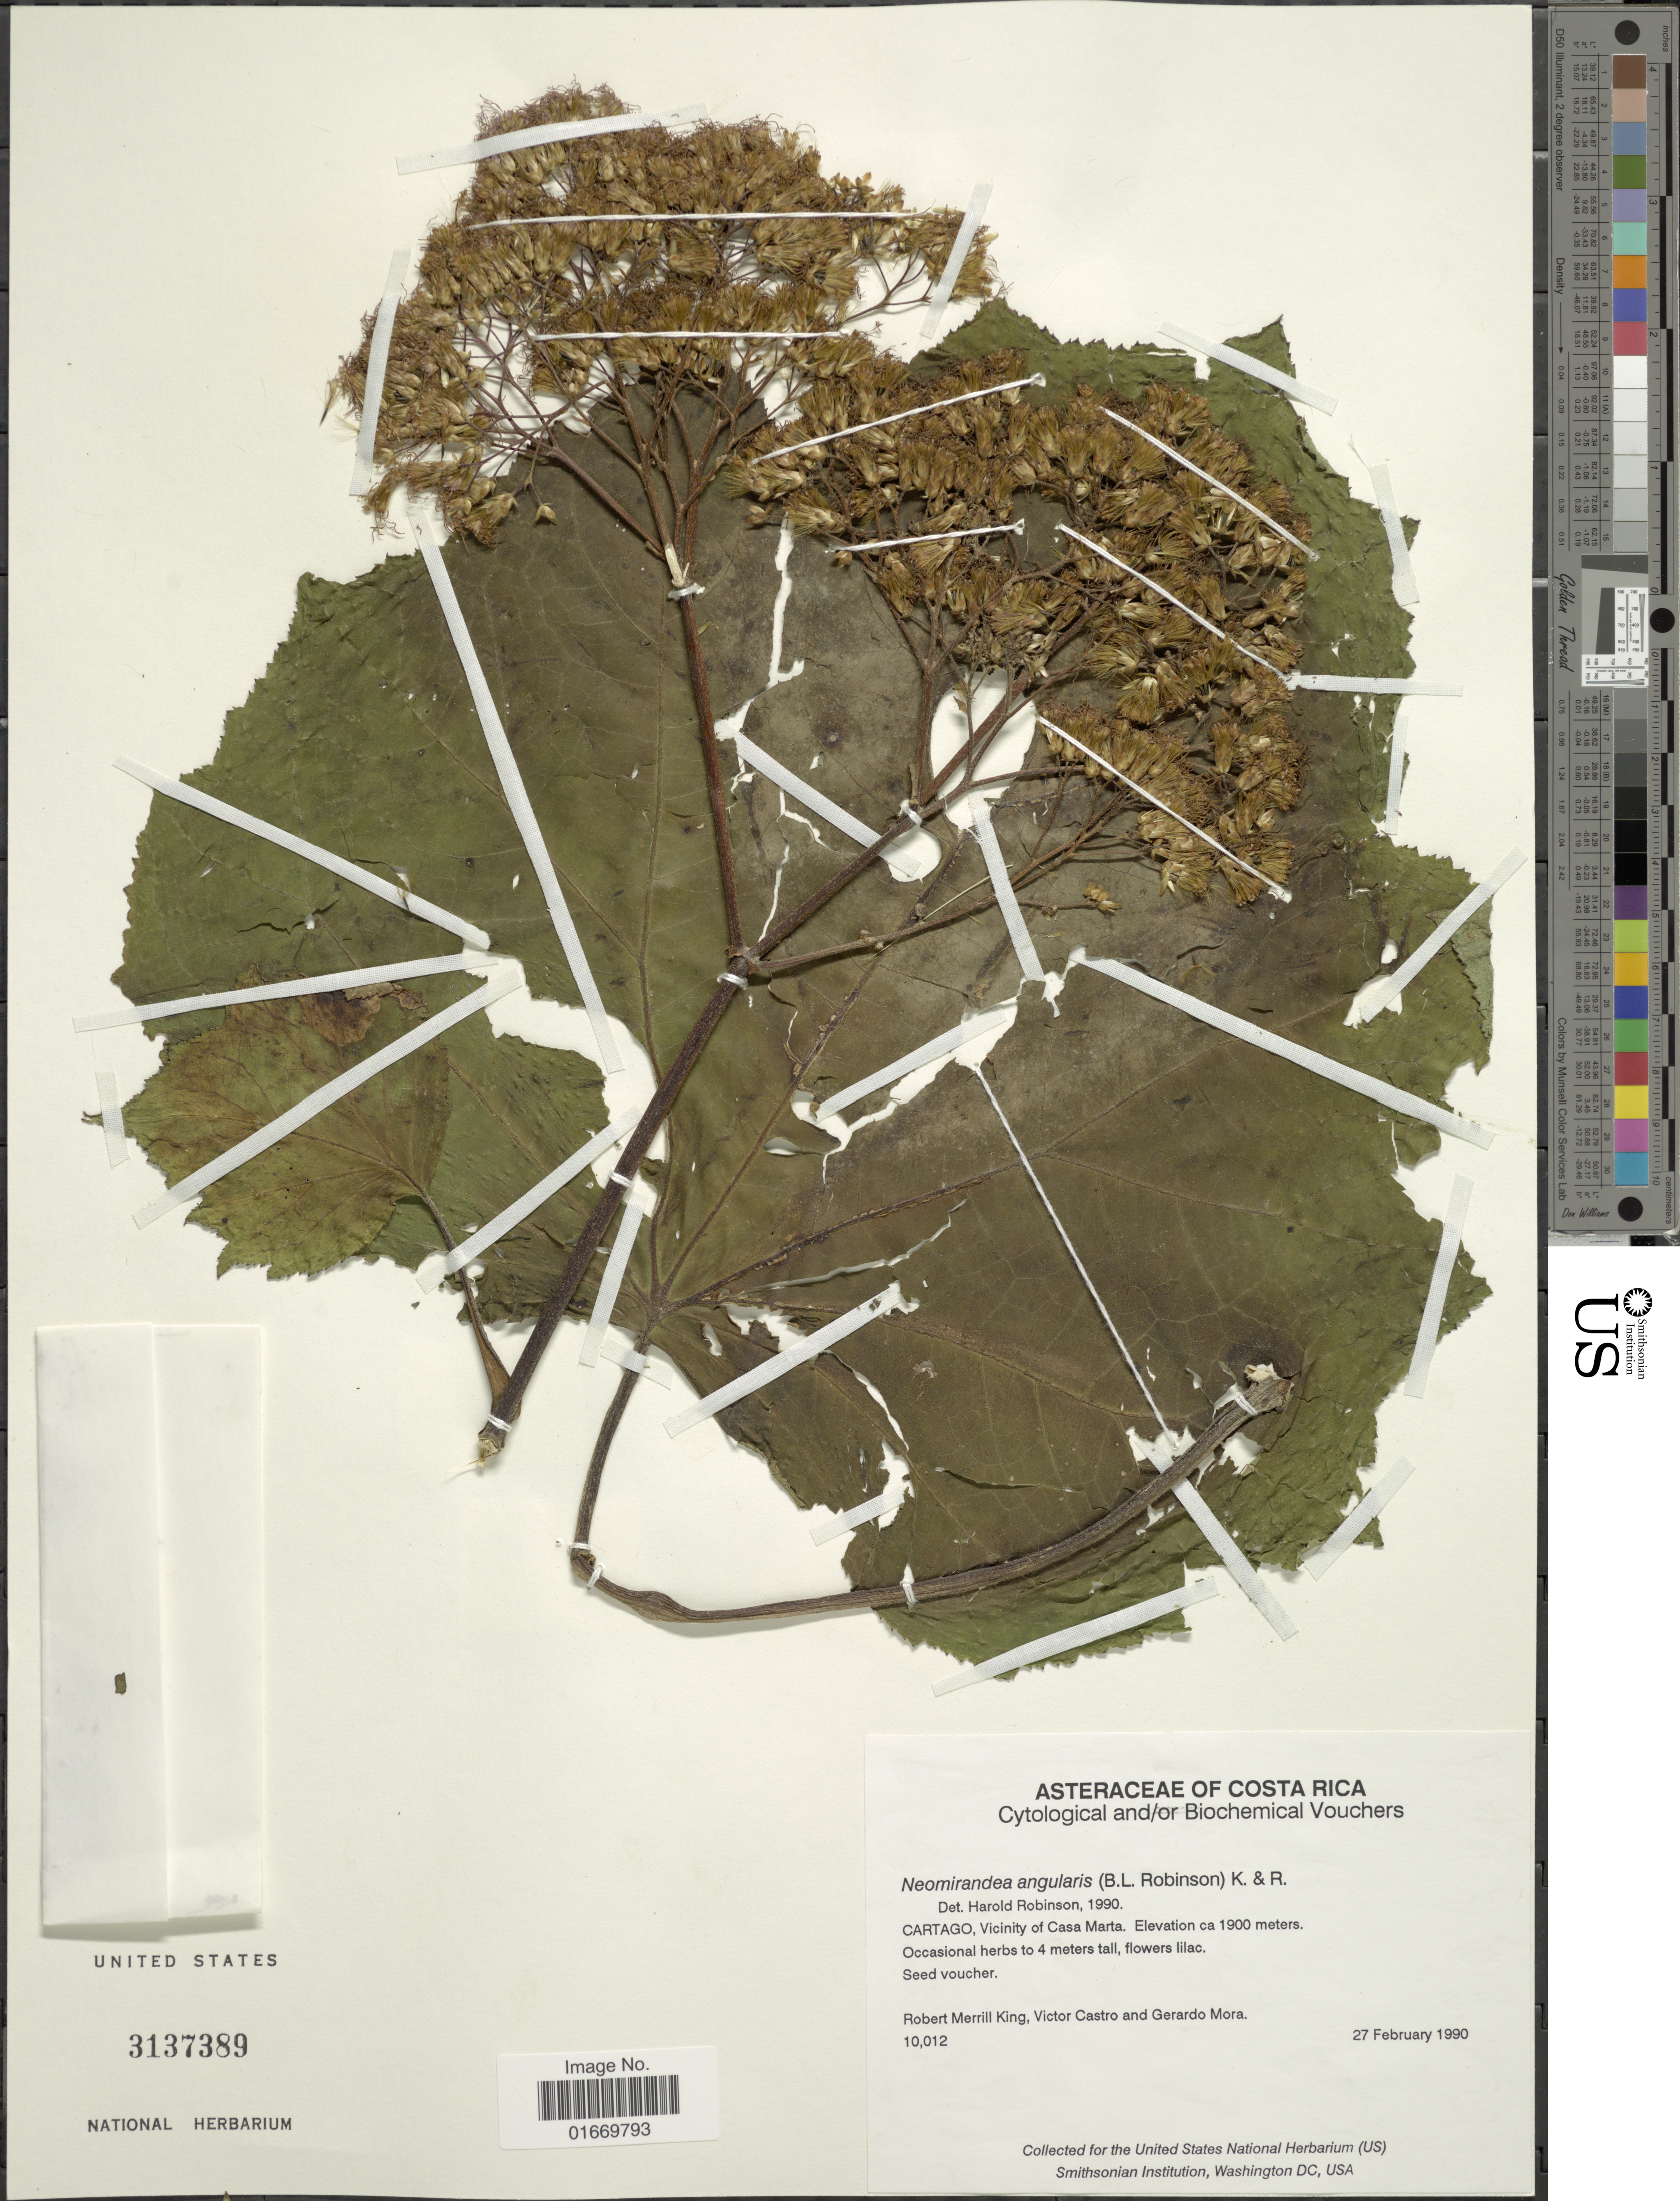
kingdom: Plantae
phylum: Tracheophyta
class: Magnoliopsida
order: Asterales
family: Asteraceae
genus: Neomirandea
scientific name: Neomirandea angularis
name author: (B.L. Rob.) R.M. King & H. Rob.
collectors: R. M. King, V. Castro & G. Mora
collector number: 10012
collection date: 1990-02-27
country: Costa Rica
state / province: Cartago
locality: Vicinity of Casa Marta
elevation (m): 1900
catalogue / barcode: US 3137389